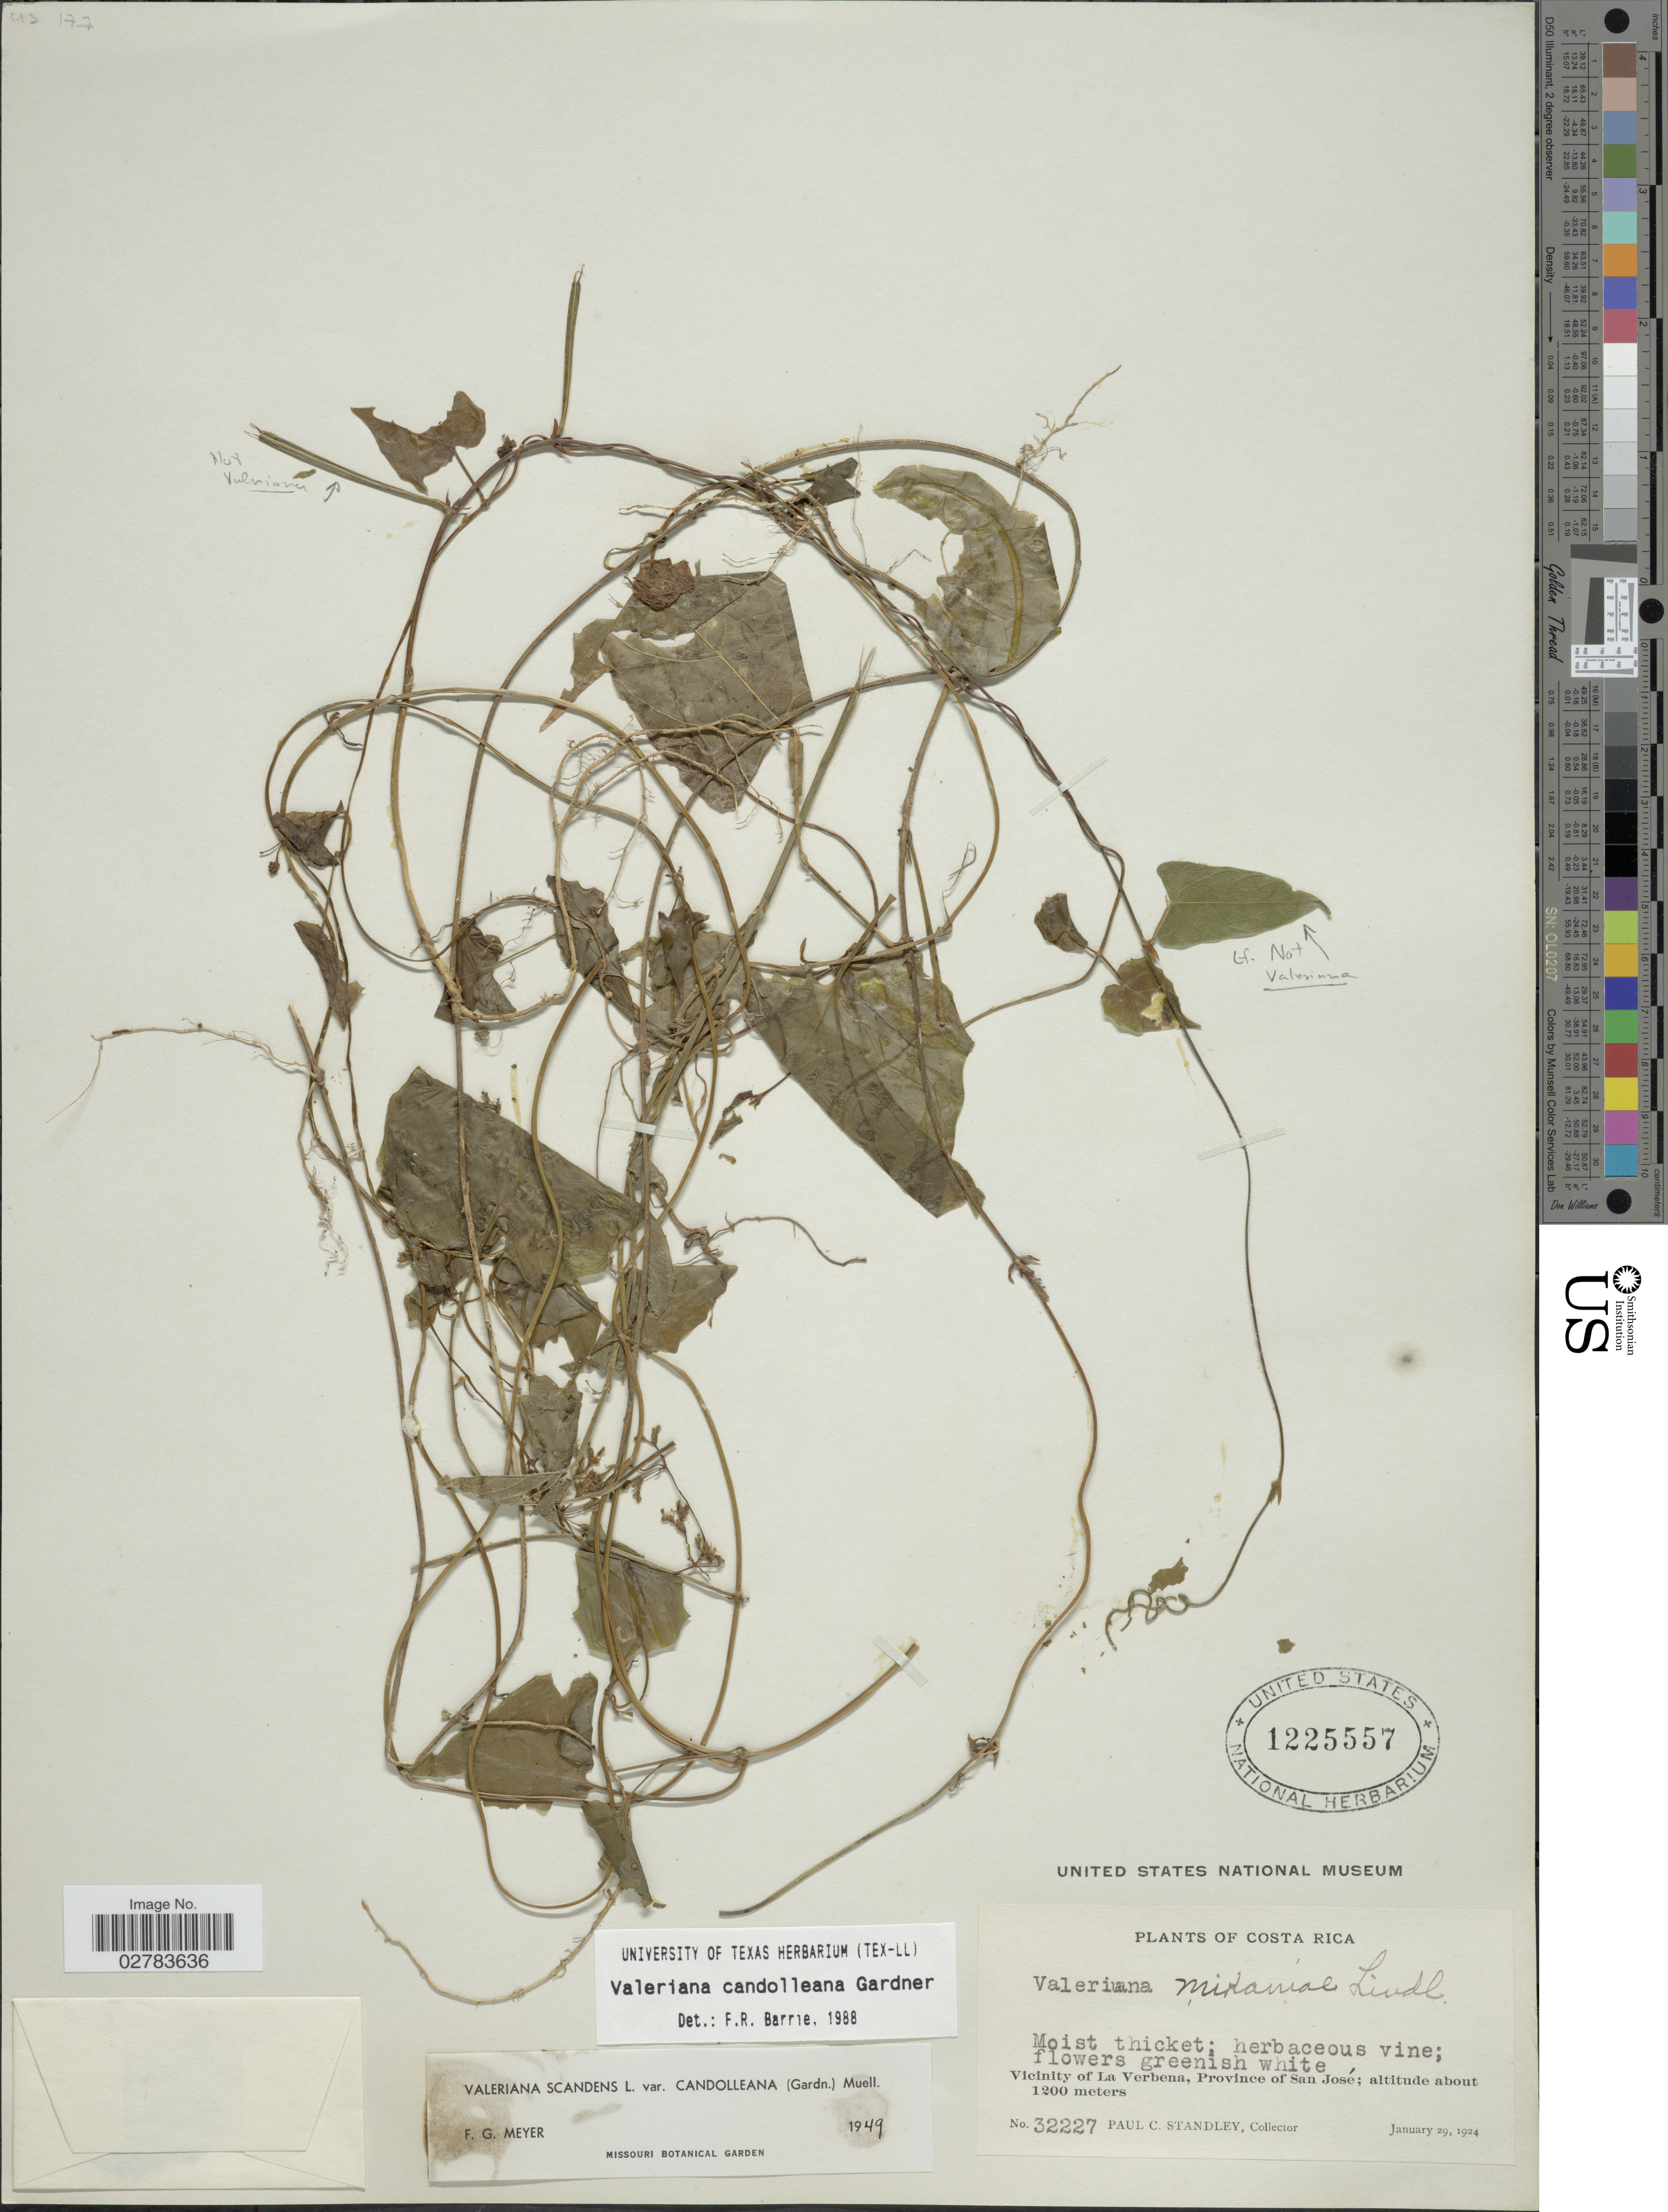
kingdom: Plantae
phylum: Tracheophyta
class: Magnoliopsida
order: Dipsacales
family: Caprifoliaceae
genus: Valeriana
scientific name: Valeriana candolleana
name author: Gardner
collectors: P. C. Standley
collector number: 32227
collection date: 1924-01-29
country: Costa Rica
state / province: San José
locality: Vicinity of La Verbena, Province San José.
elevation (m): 1200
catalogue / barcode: US 1225557